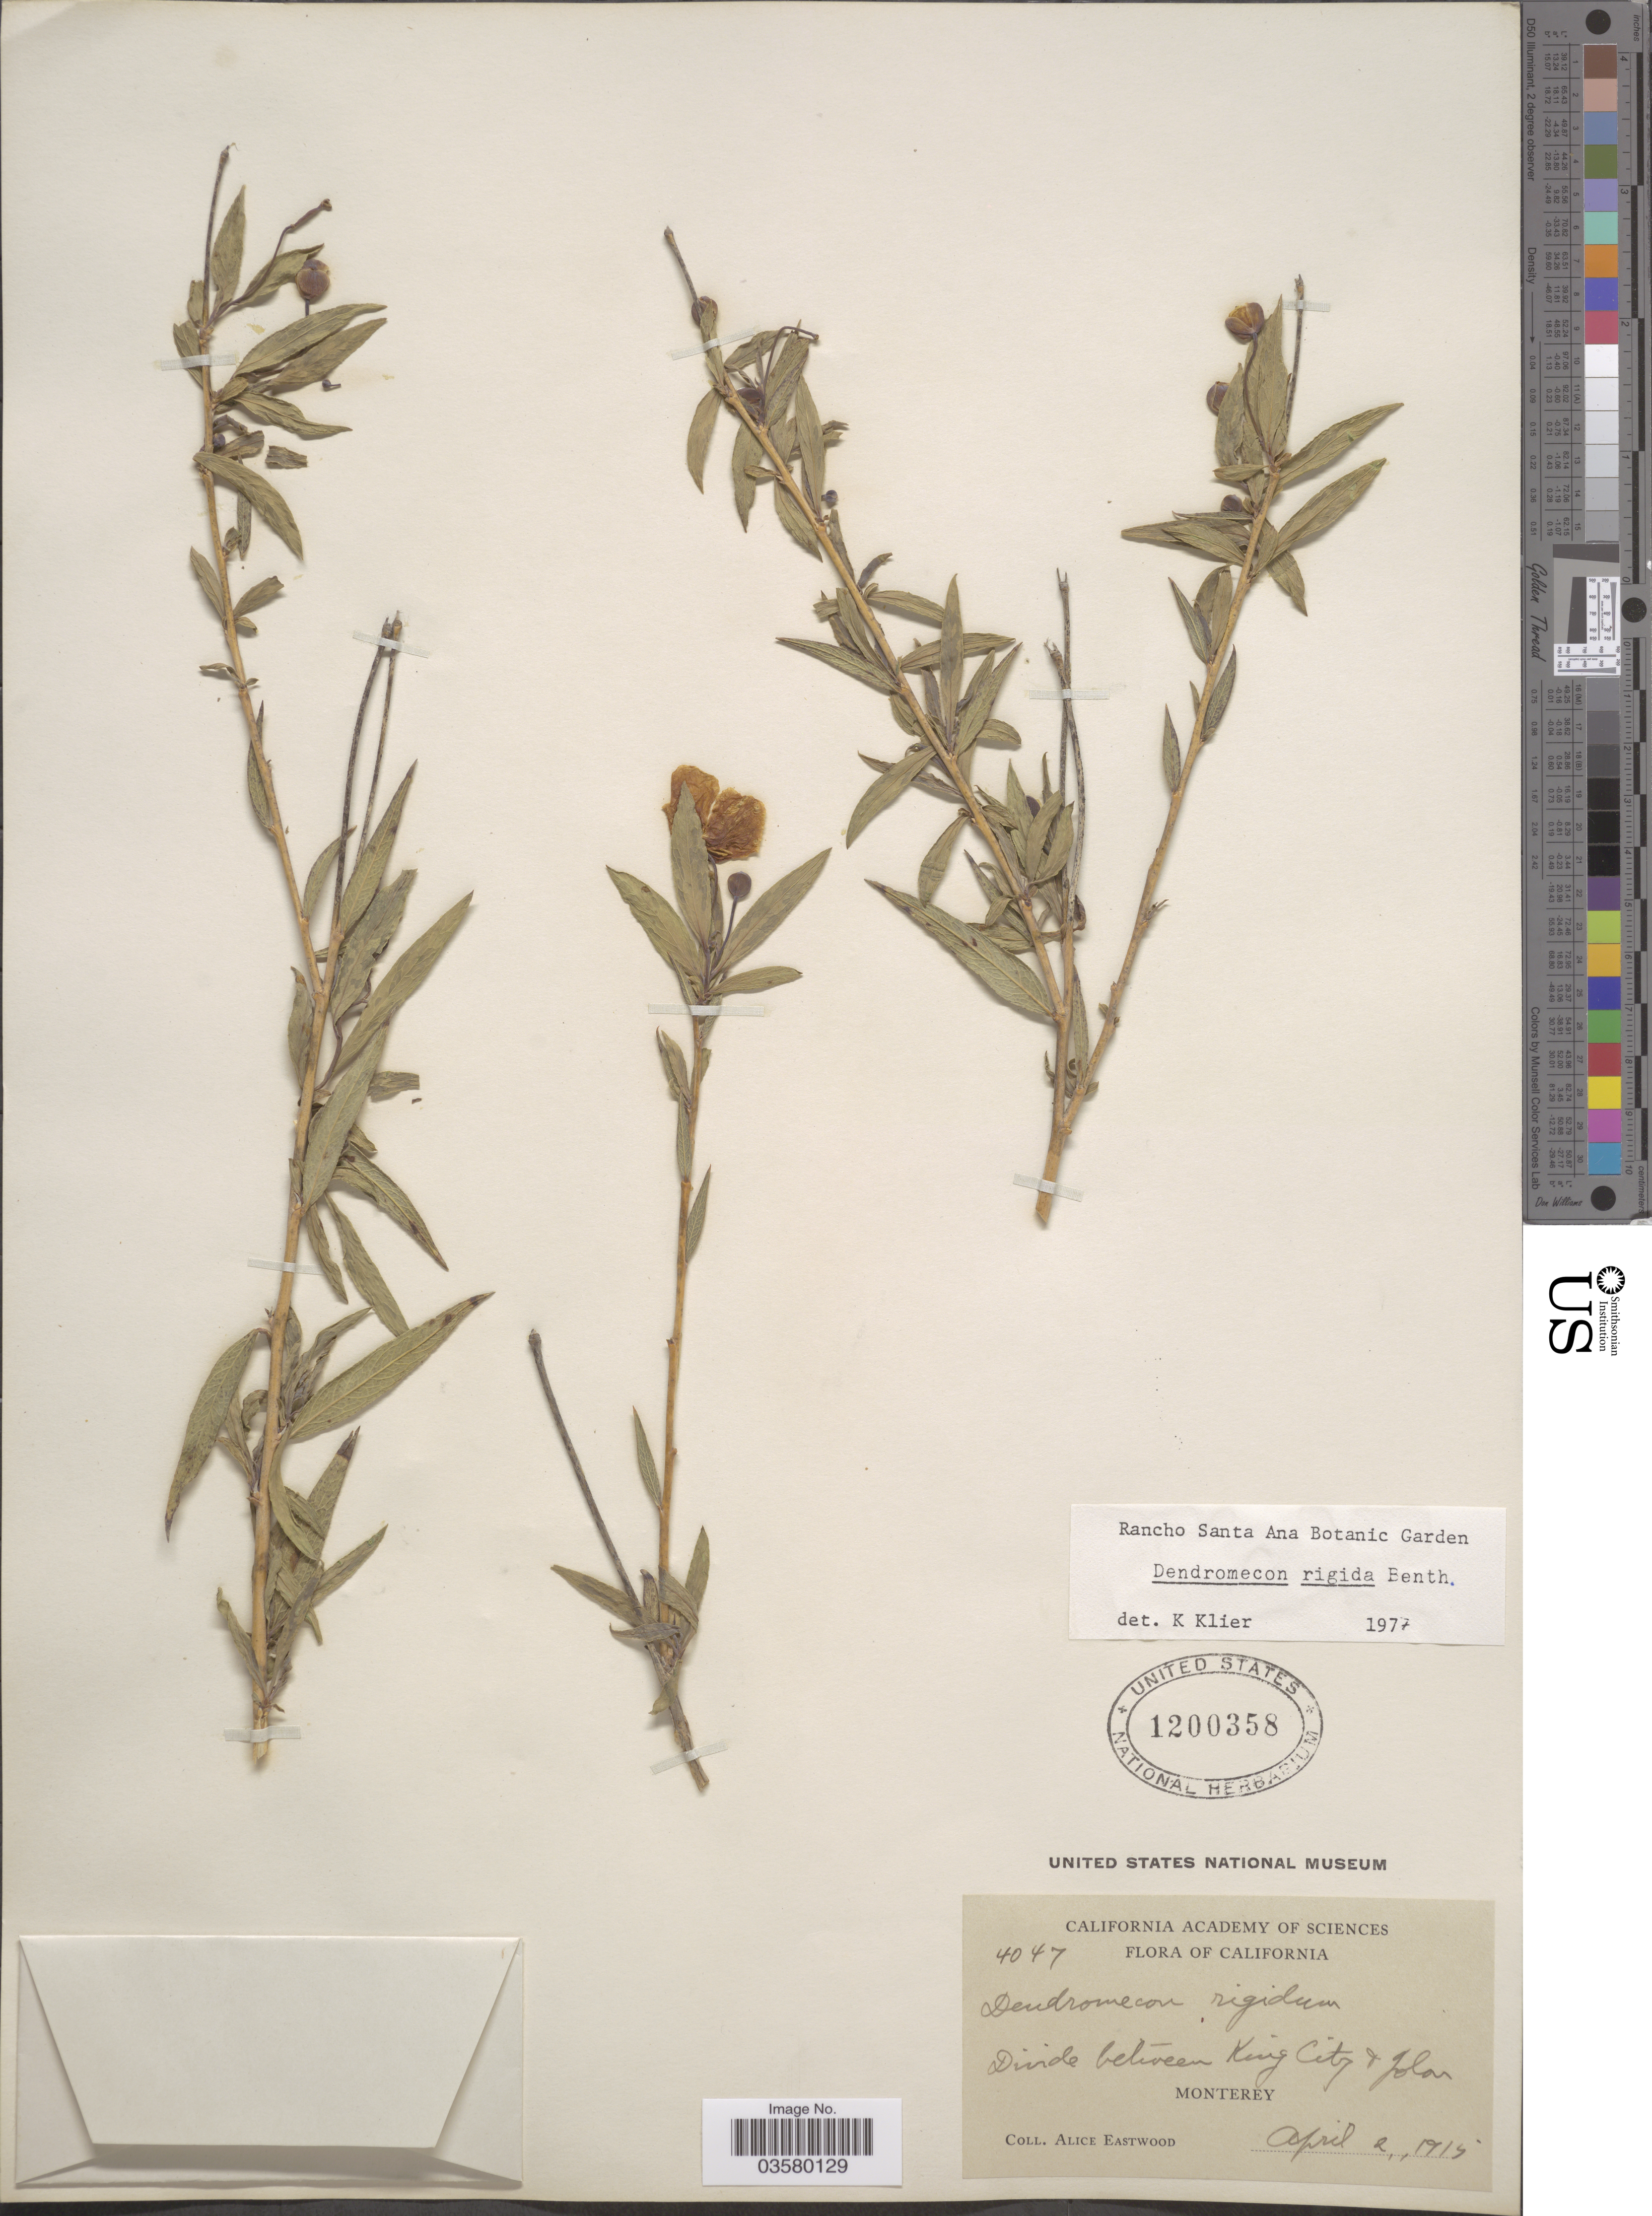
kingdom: Plantae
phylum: Tracheophyta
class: Magnoliopsida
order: Ranunculales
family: Papaveraceae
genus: Dendromecon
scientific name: Dendromecon rigida subsp. rigida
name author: Benth.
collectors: A. Eastwood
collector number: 4047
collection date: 1915-04-02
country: United States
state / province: California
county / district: Monterey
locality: Divide between King City & Jolan, Monterey.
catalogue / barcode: US 1200358